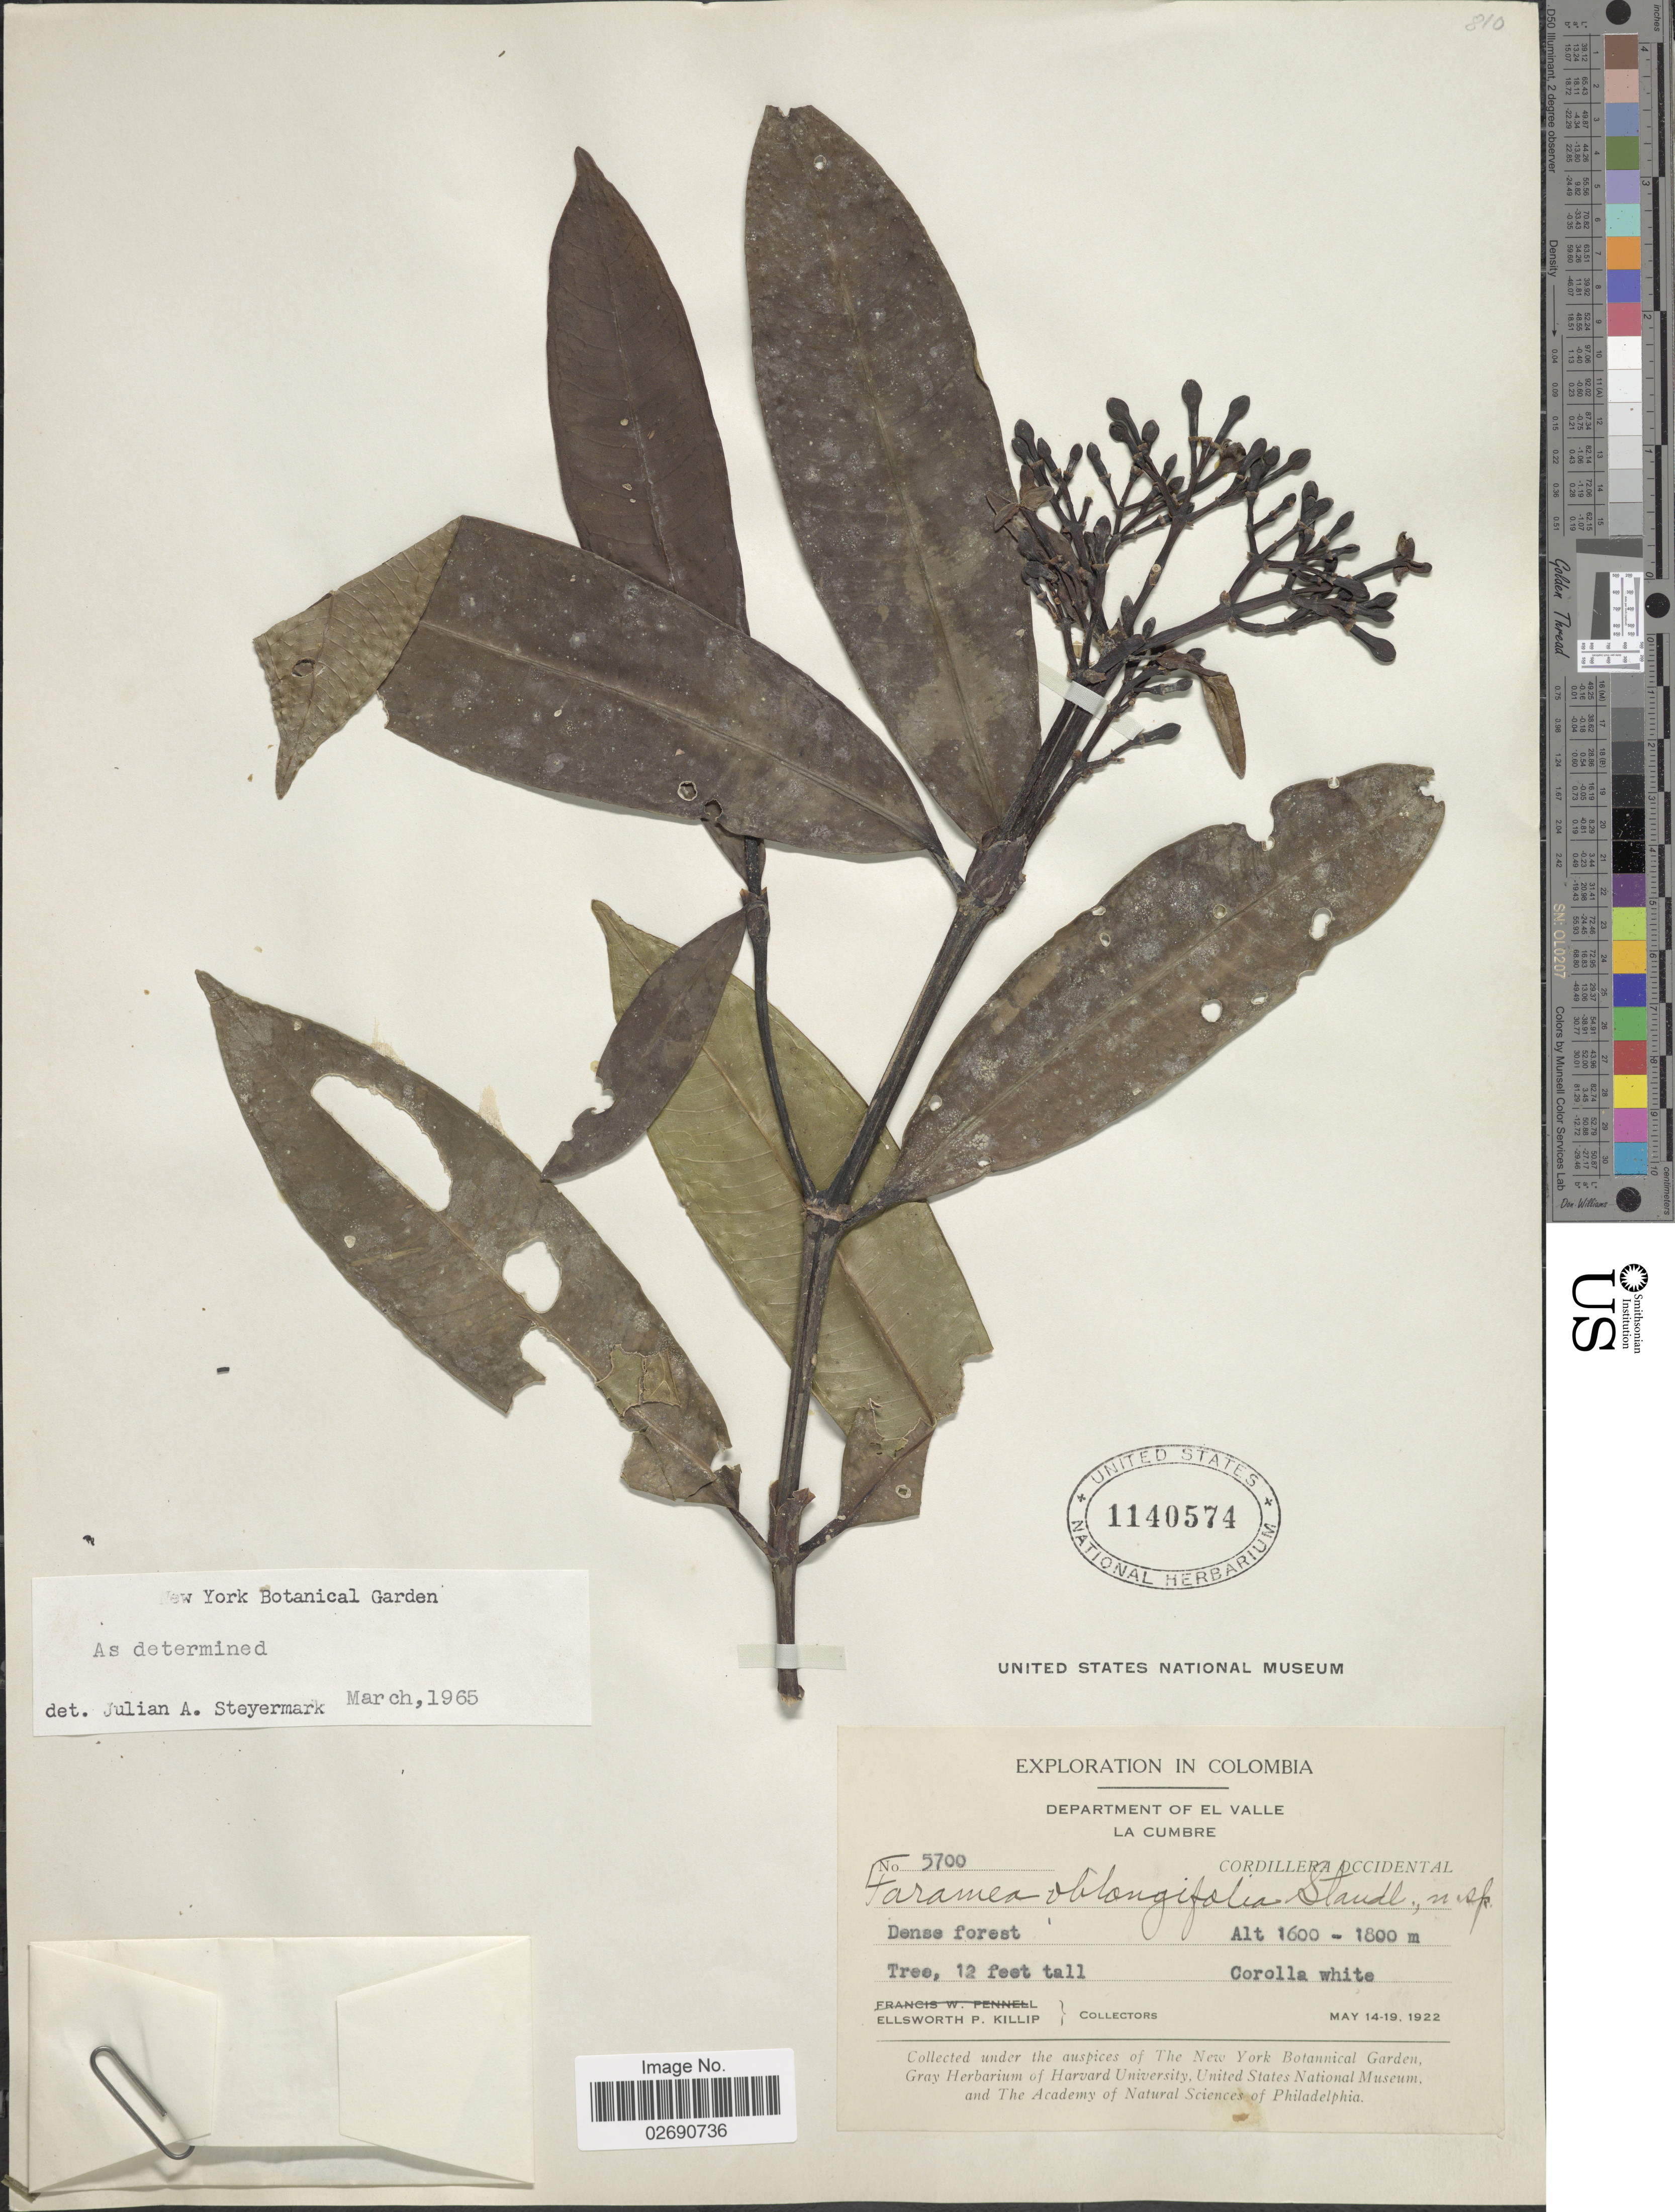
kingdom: Plantae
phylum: Tracheophyta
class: Magnoliopsida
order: Gentianales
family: Rubiaceae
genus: Faramea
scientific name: Faramea oblongifolia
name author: Standl.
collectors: E. P. Killip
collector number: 5700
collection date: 1922-05-14/1922-05-19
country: Colombia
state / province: Valle del Cauca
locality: Department of El Valle, La Cumbre, Cordillera Occidental, Dense forest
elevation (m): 1600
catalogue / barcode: US 1140574